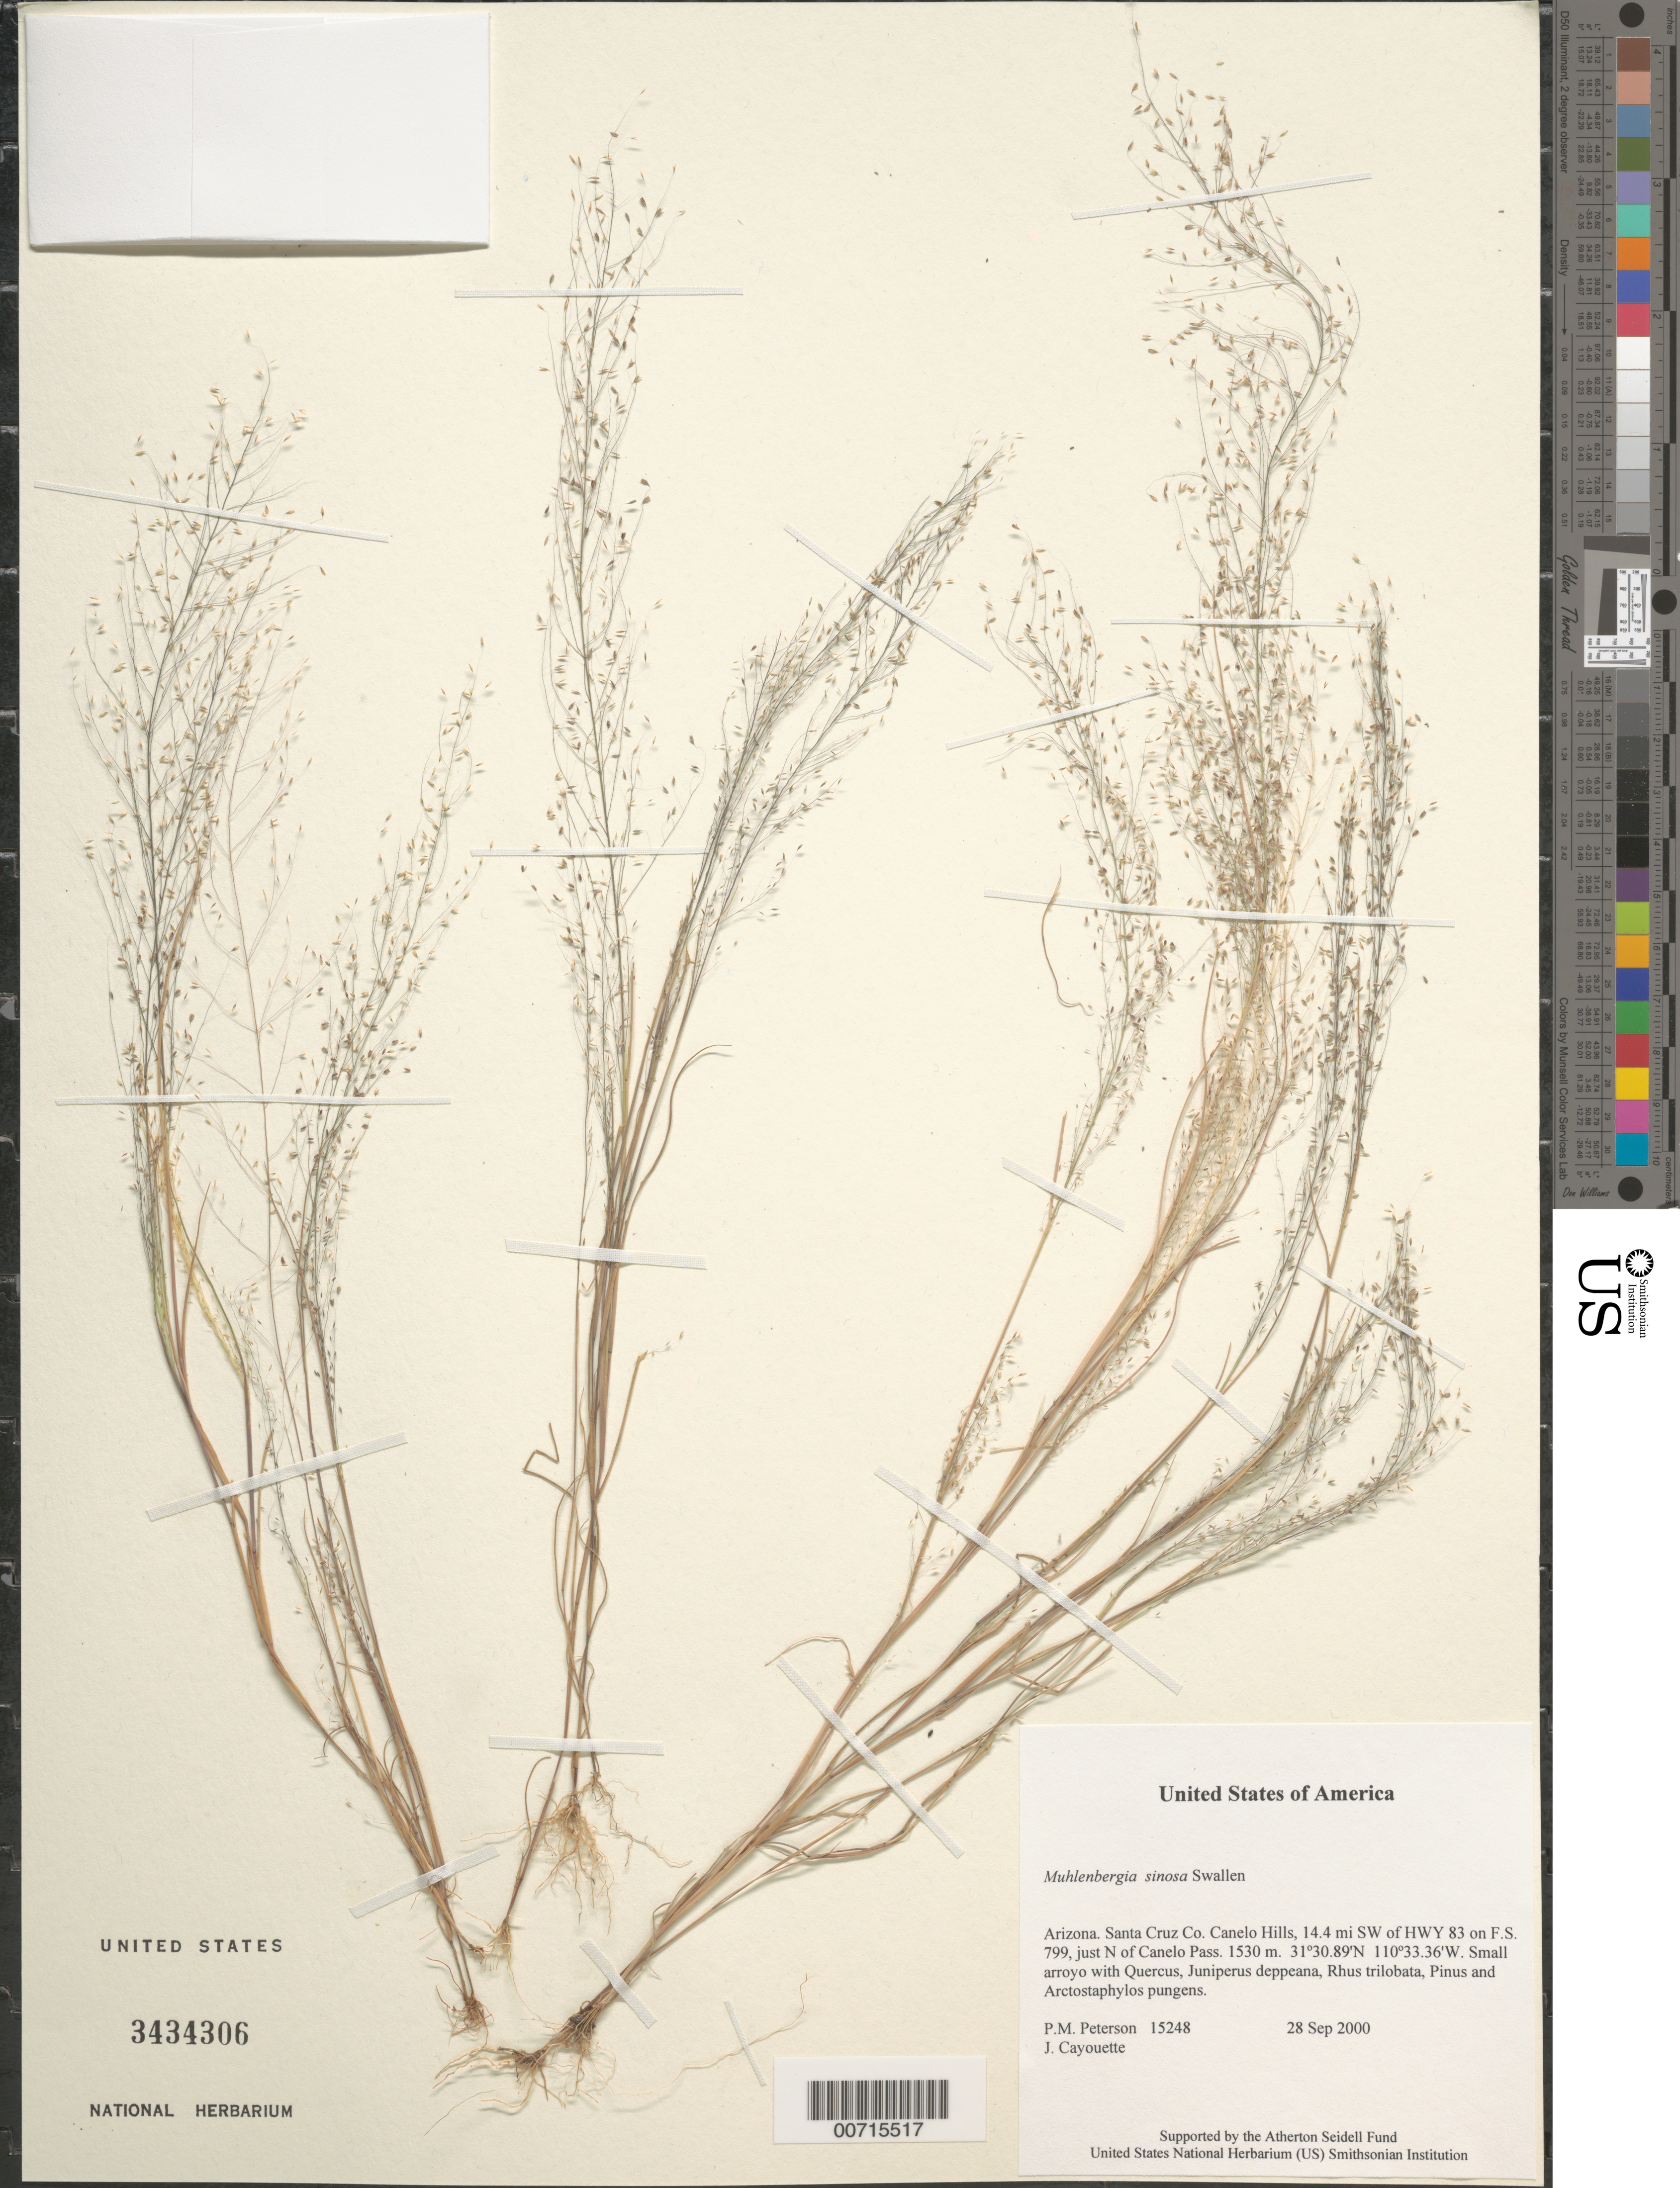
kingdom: Plantae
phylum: Tracheophyta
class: Liliopsida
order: Poales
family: Poaceae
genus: Muhlenbergia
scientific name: Muhlenbergia sinuosa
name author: Swallen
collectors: P. M. Peterson & J. Cayouette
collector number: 15248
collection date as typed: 28 Sep 2000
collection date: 2000-09-28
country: United States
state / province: Arizona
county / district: Santa Cruz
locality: Canelo Hills, 14.4 mi SW of HWY 83 on F.S. 799, just N of Canelo Pass.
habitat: Small arroyo with Quercus, Juniperus deppeana, Rhus trilobata, Pinus and Arctostaphylos pungens.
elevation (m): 1530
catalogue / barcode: US 3434306